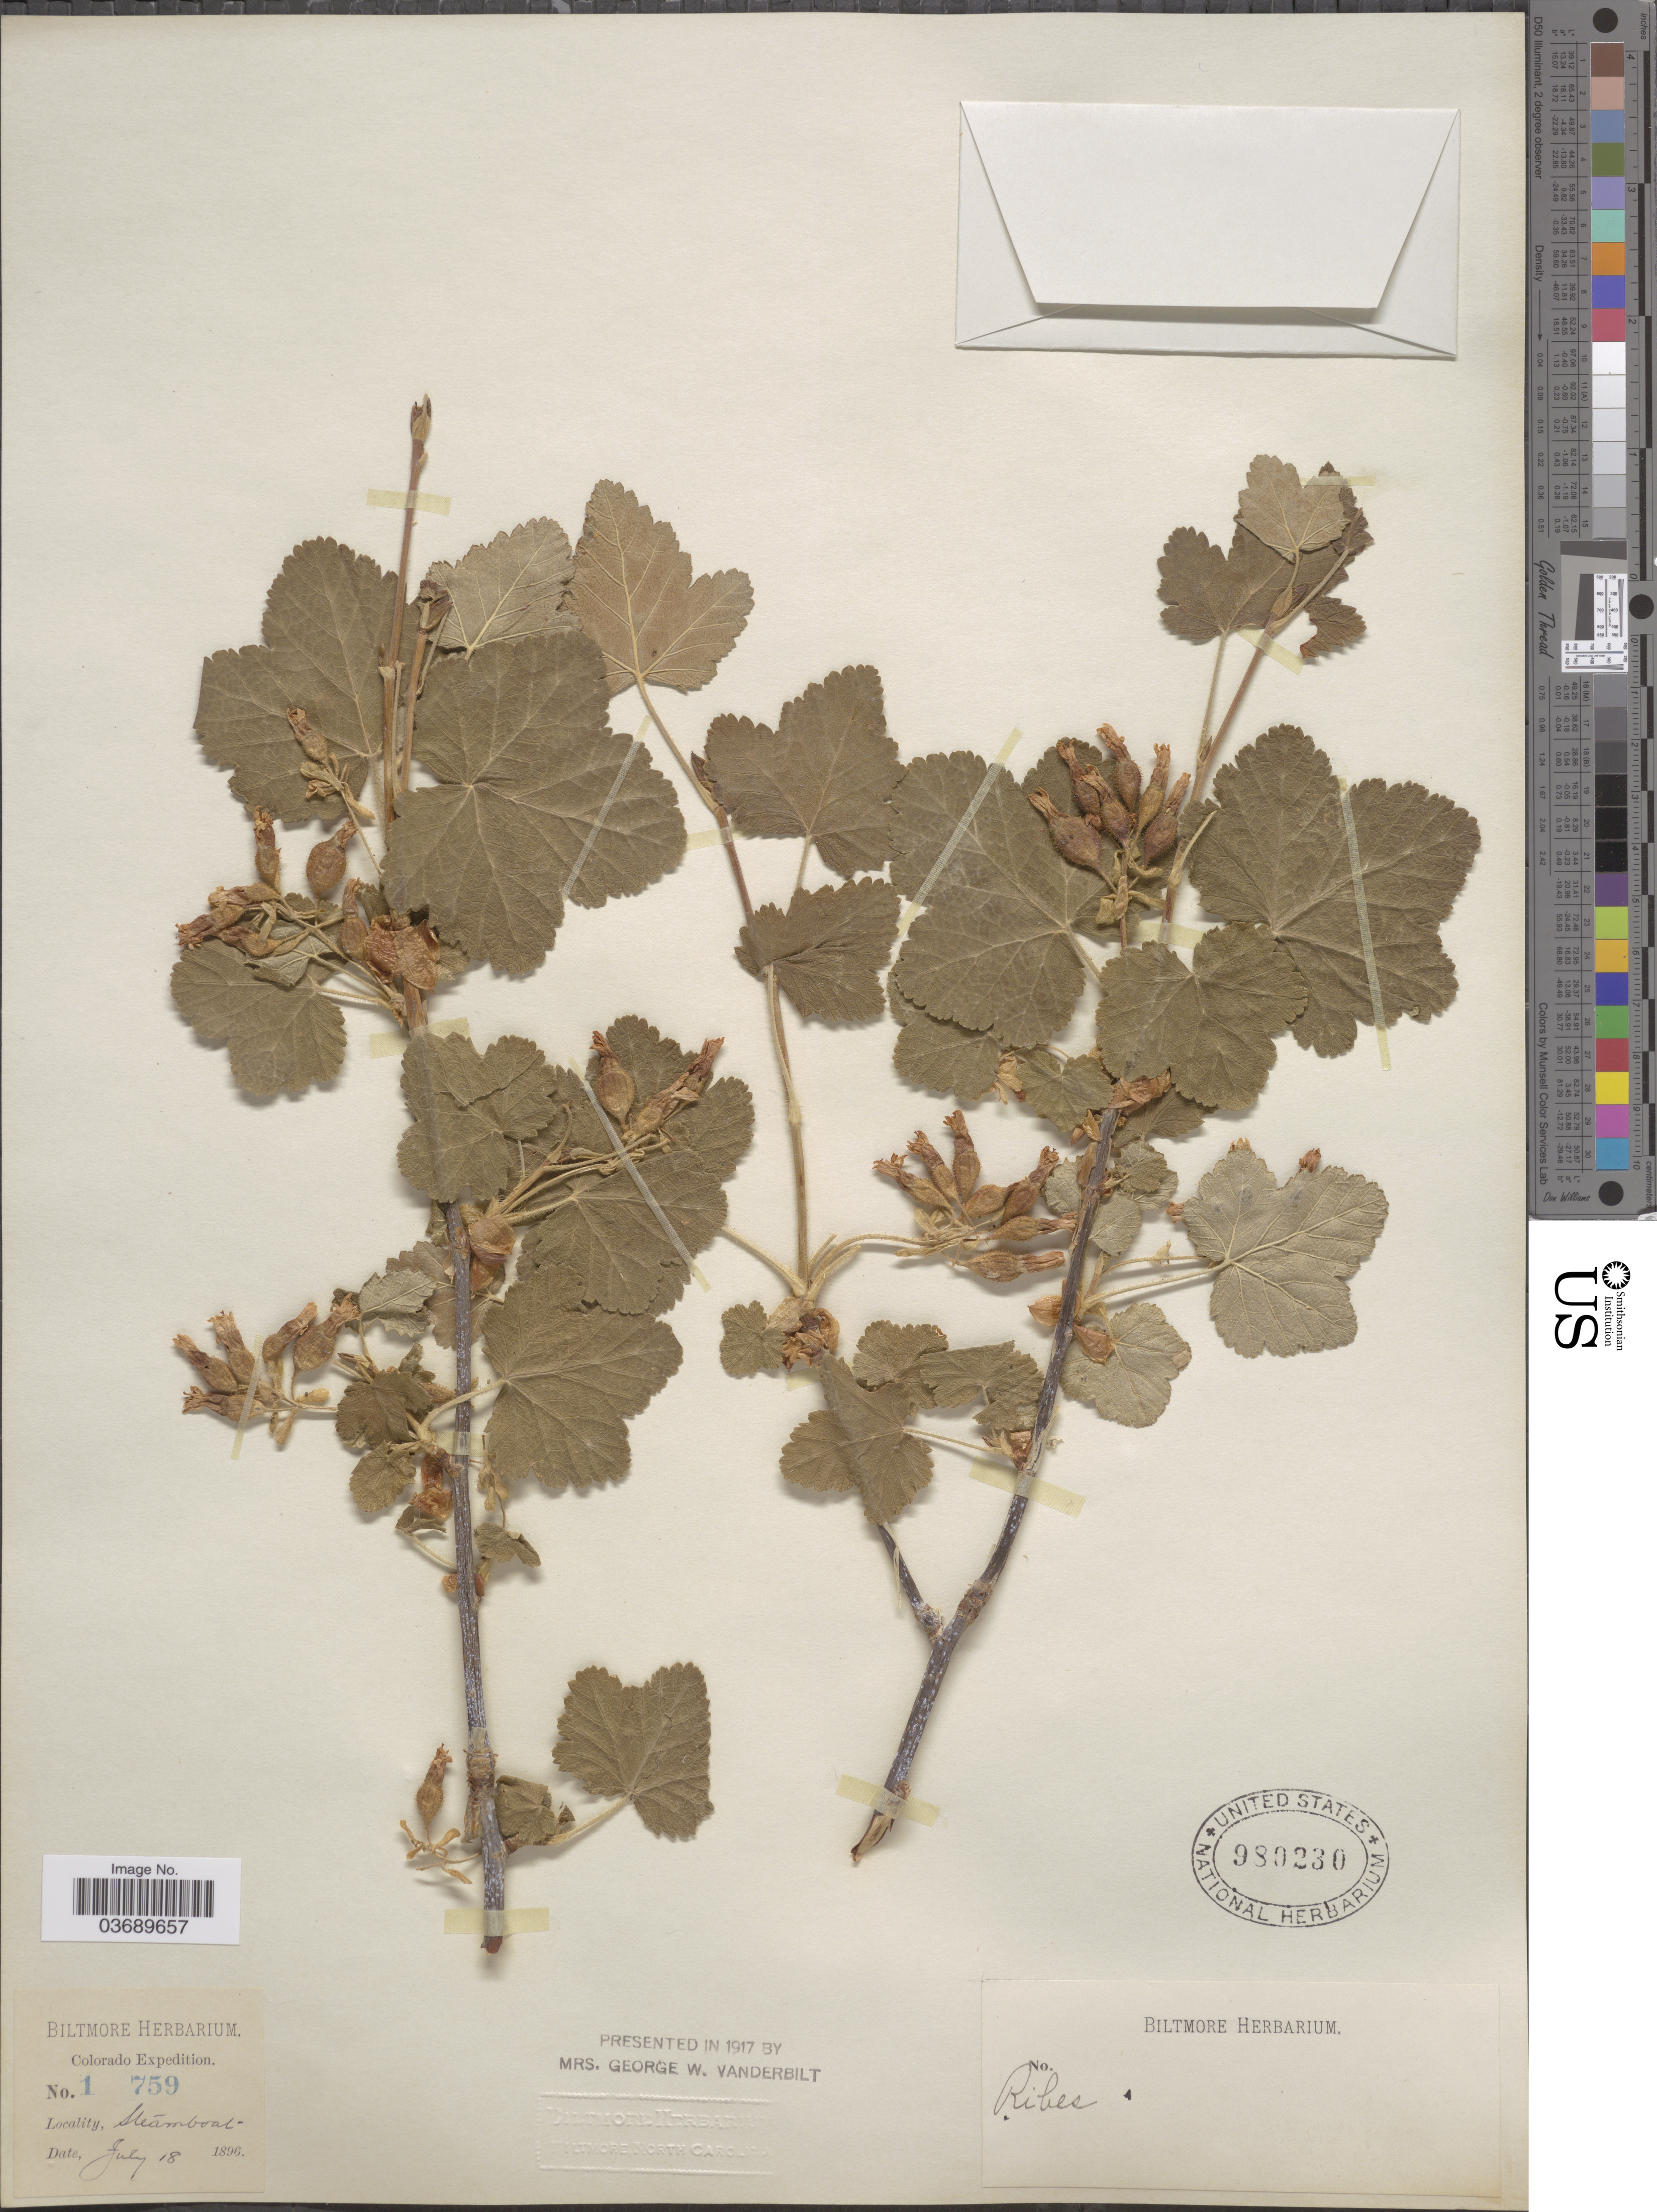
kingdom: Plantae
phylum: Tracheophyta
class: Magnoliopsida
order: Saxifragales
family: Grossulariaceae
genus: Ribes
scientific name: Ribes sp.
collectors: ex herb. Biltmore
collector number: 1759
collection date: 1896-07-18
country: United States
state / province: Colorado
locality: Steamboat.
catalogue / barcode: US 980230